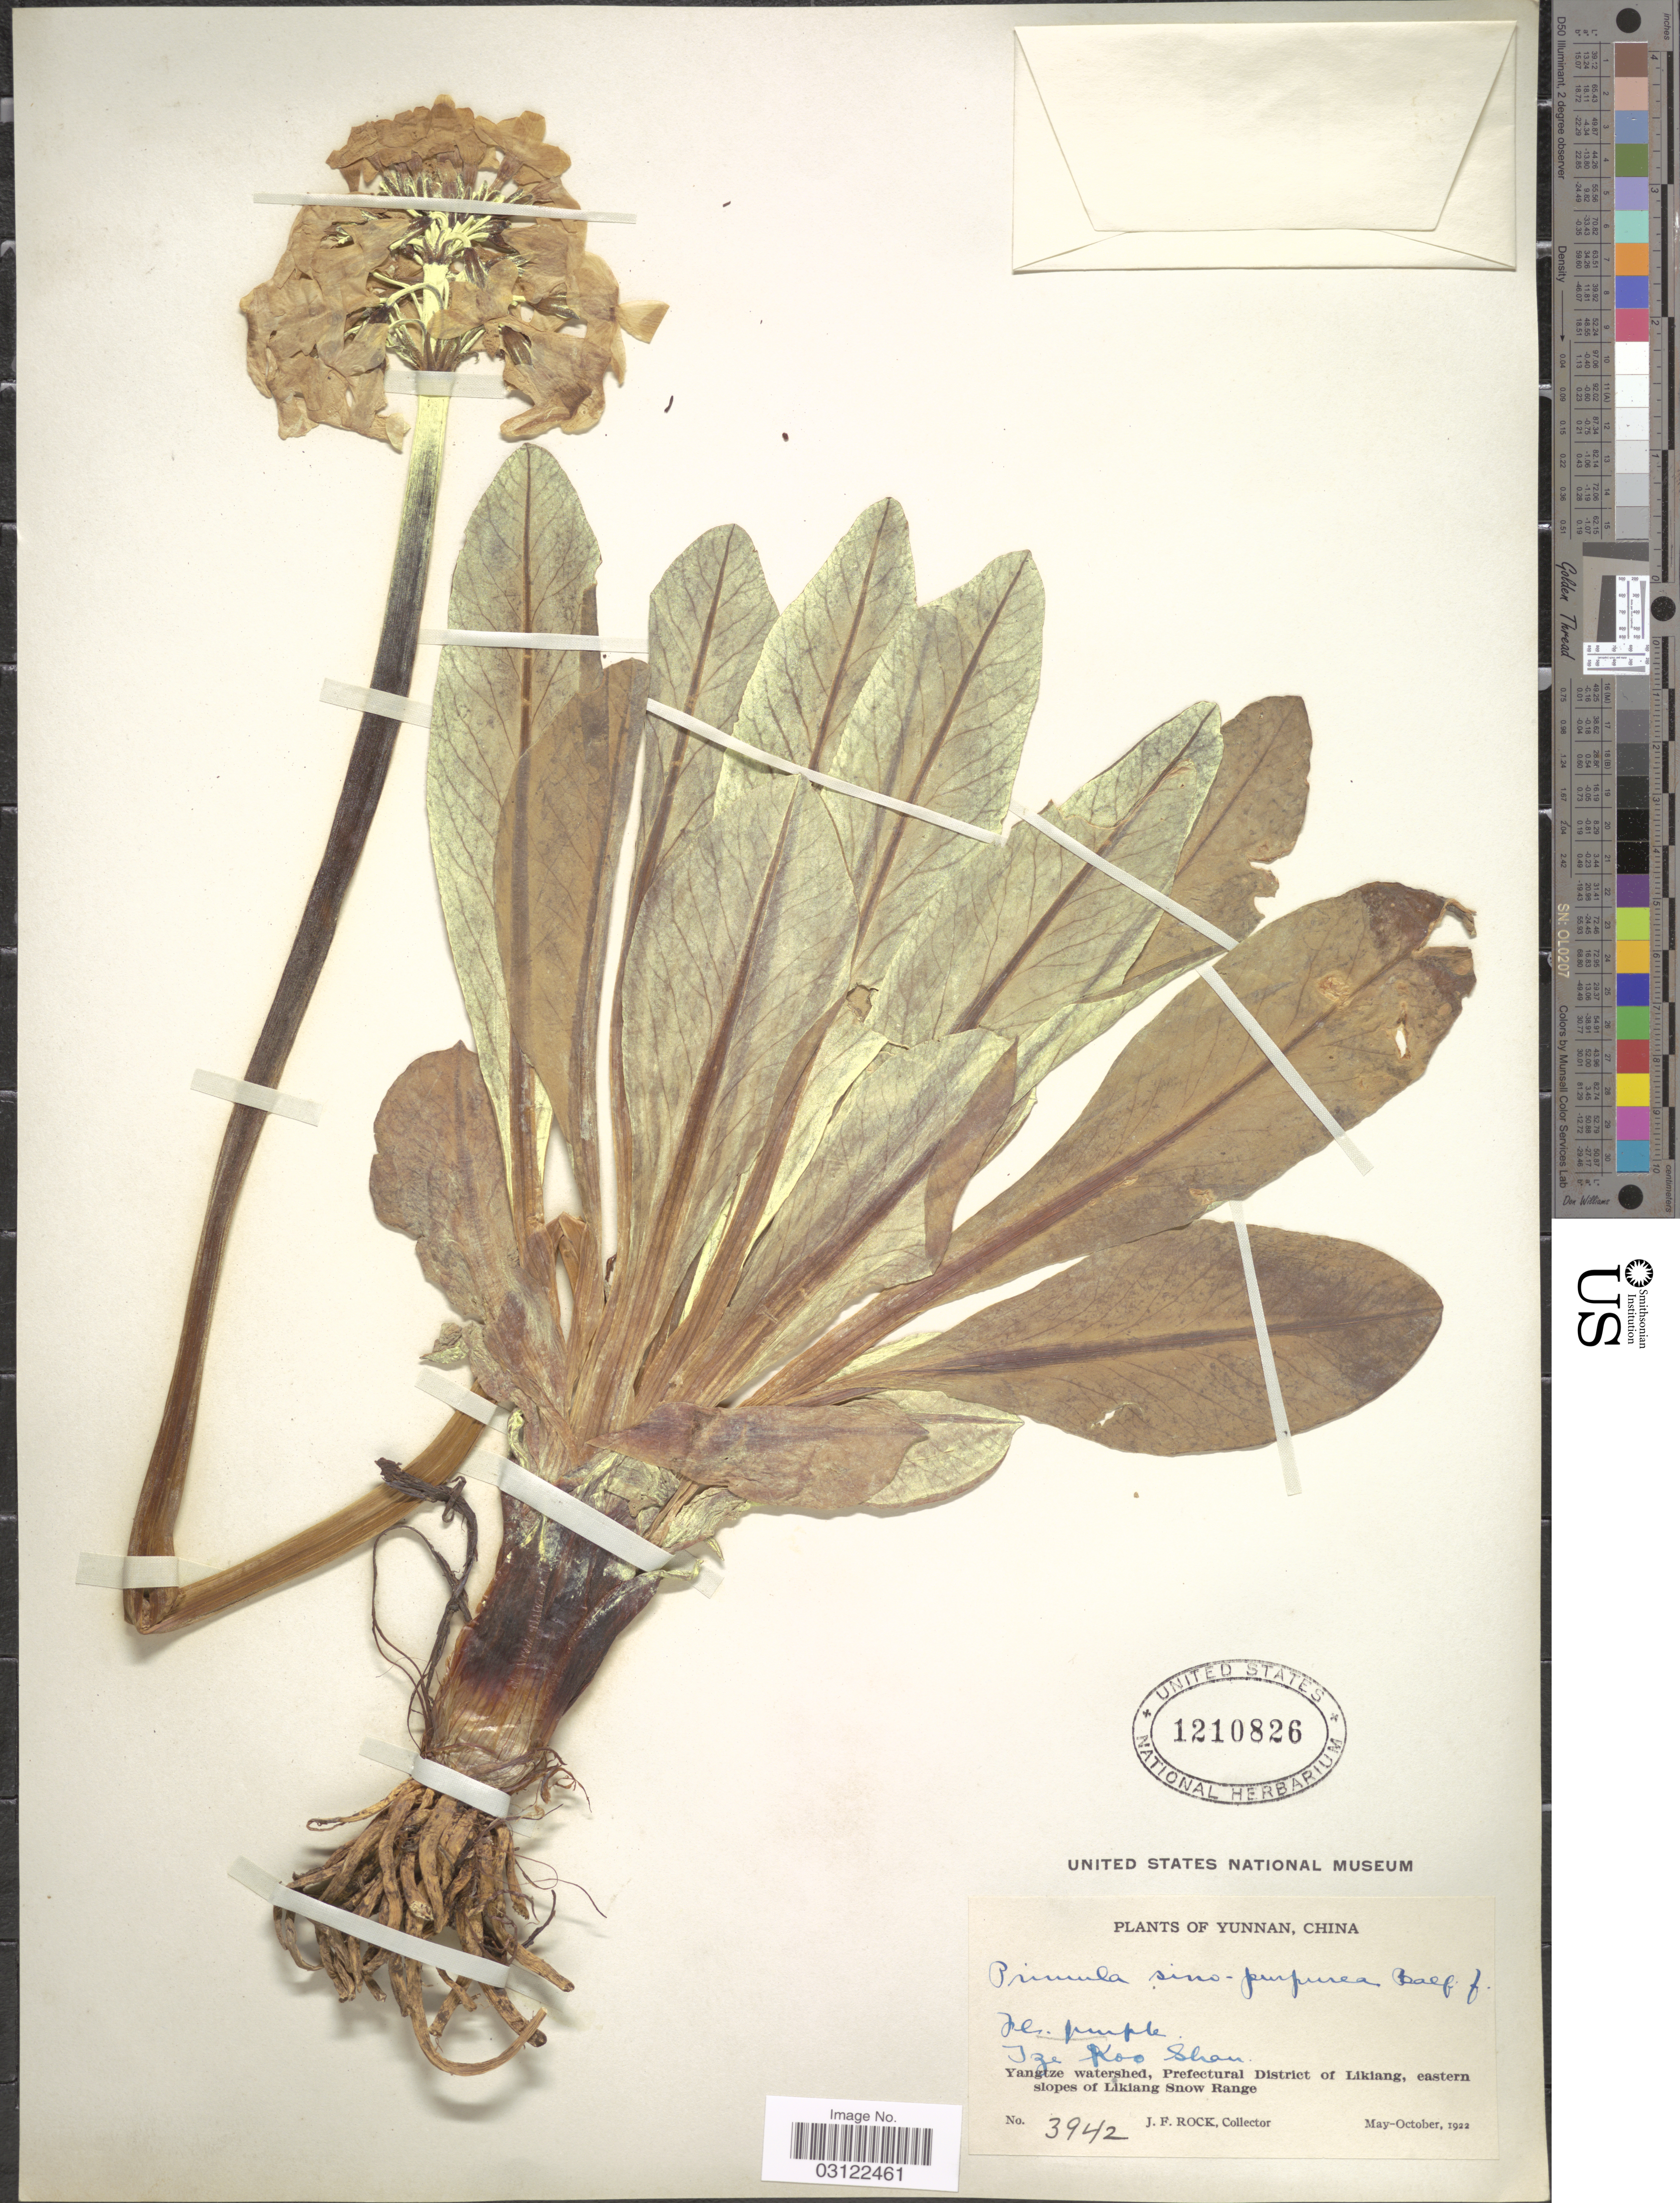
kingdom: Plantae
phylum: Tracheophyta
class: Magnoliopsida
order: Ericales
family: Primulaceae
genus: Primula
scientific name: Primula sinopurpurea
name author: Balf. f. ex Hutch.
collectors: J. Rock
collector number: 3942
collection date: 1922-05/1922-10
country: China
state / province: Yunnan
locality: Tze Koo Shan. Yangtze watershed, Prefectural District of Likiang, eastern slopes of Likiang Snow Range.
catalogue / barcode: US 1210826